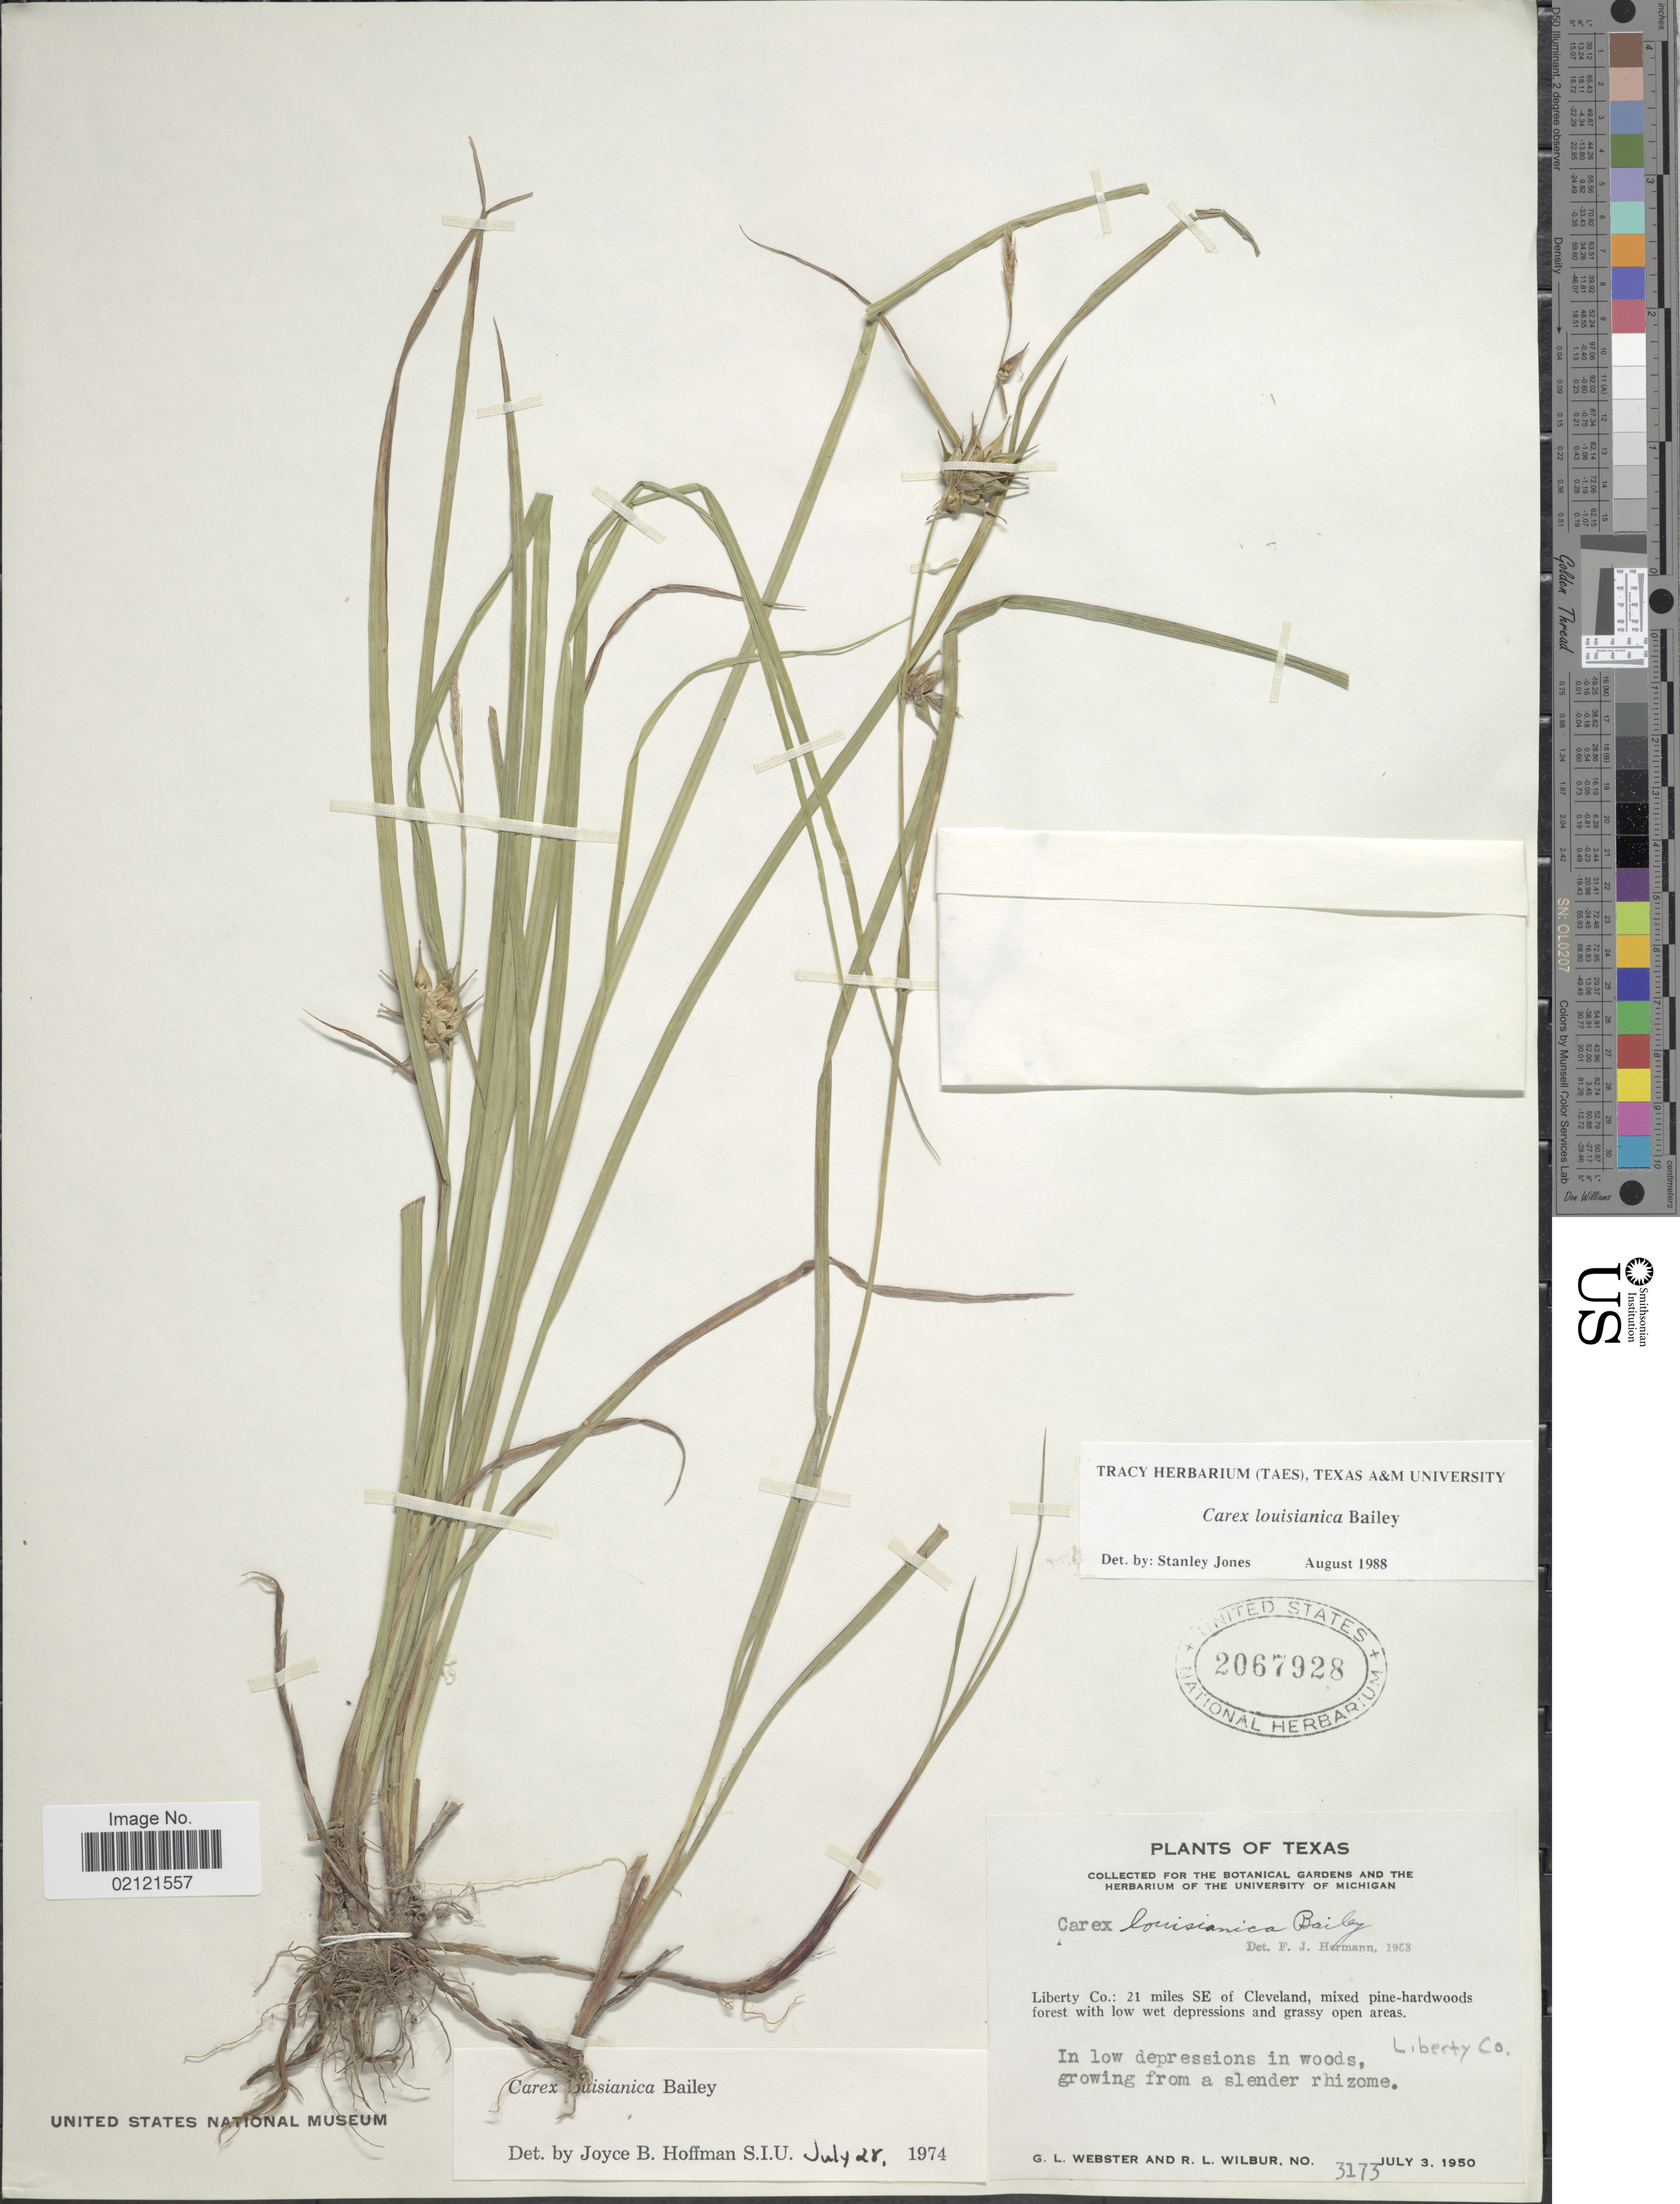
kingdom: Plantae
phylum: Tracheophyta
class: Liliopsida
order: Poales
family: Cyperaceae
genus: Carex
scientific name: Carex louisianica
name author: L.H. Bailey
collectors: G. L. Webster & R. L. Wilbur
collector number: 3173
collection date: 1950-07-03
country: United States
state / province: Texas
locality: Liberty Co.: 21 miles SE of Cleveland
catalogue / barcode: US 2067928